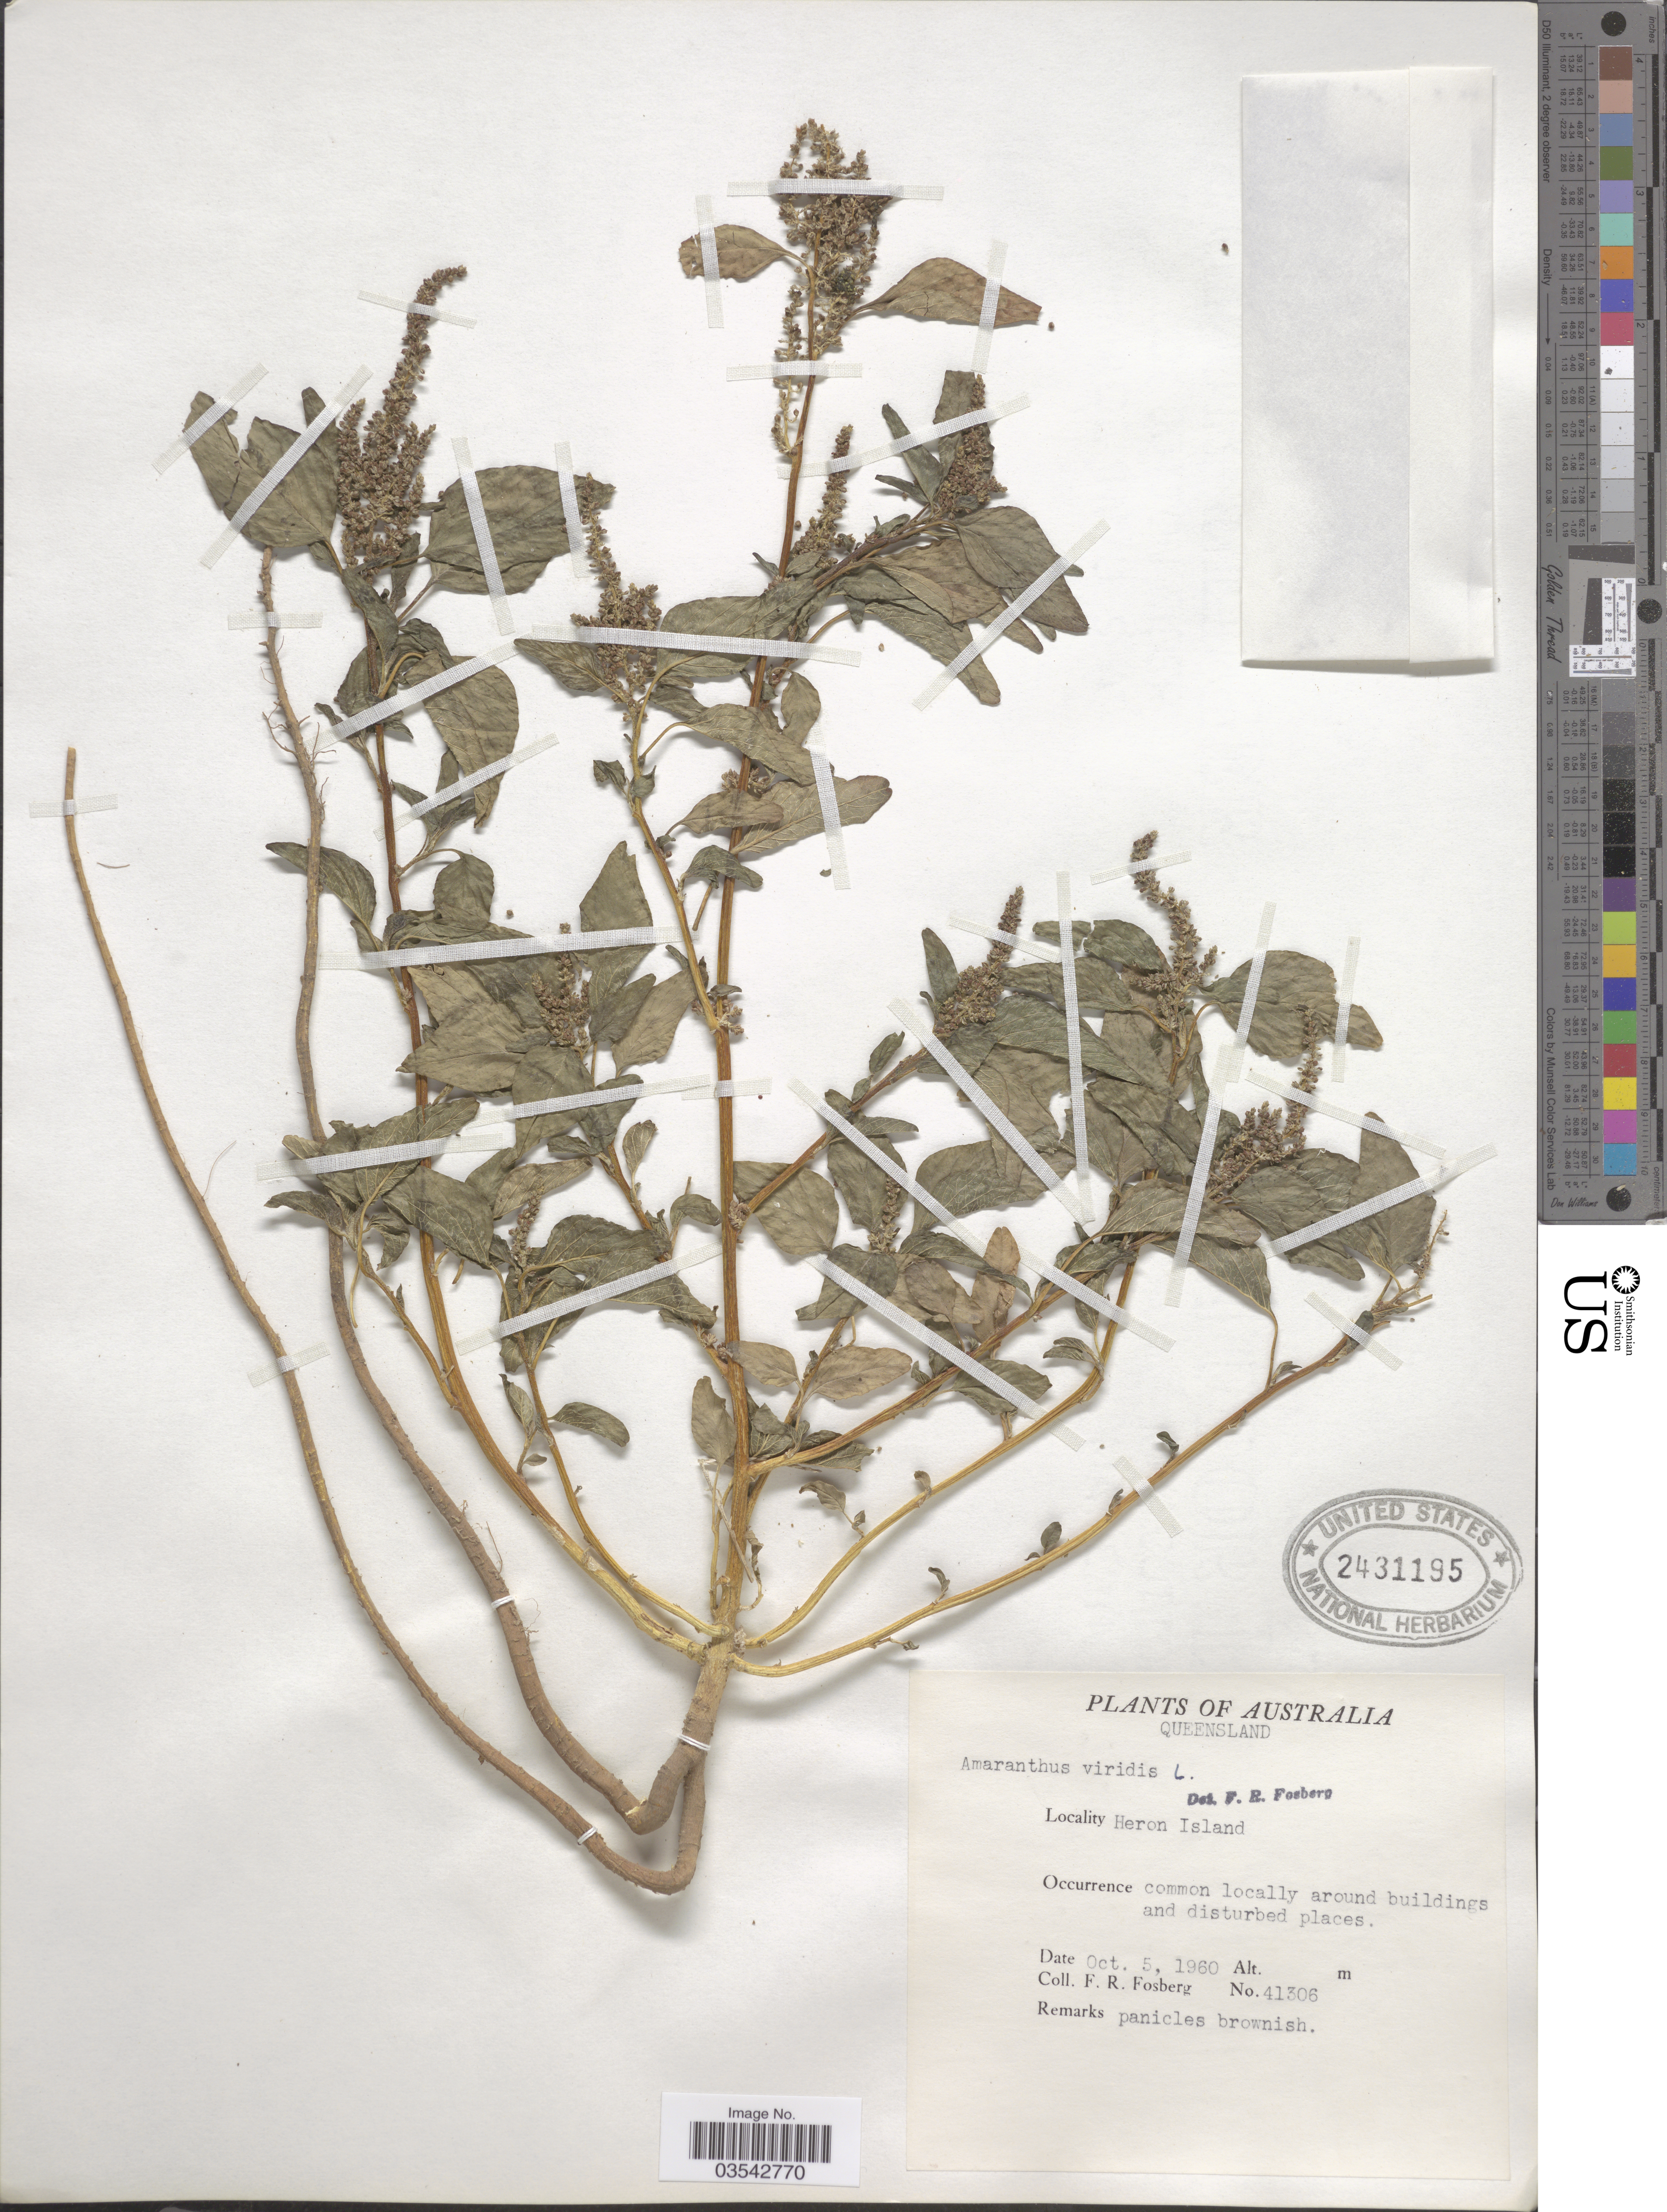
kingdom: Plantae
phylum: Tracheophyta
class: Magnoliopsida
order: Caryophyllales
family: Amaranthaceae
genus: Amaranthus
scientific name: Amaranthus viridis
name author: L.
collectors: F. R. Fosberg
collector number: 41306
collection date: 1960-10-05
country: Australia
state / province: Queensland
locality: Heron Island.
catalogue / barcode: US 2431195